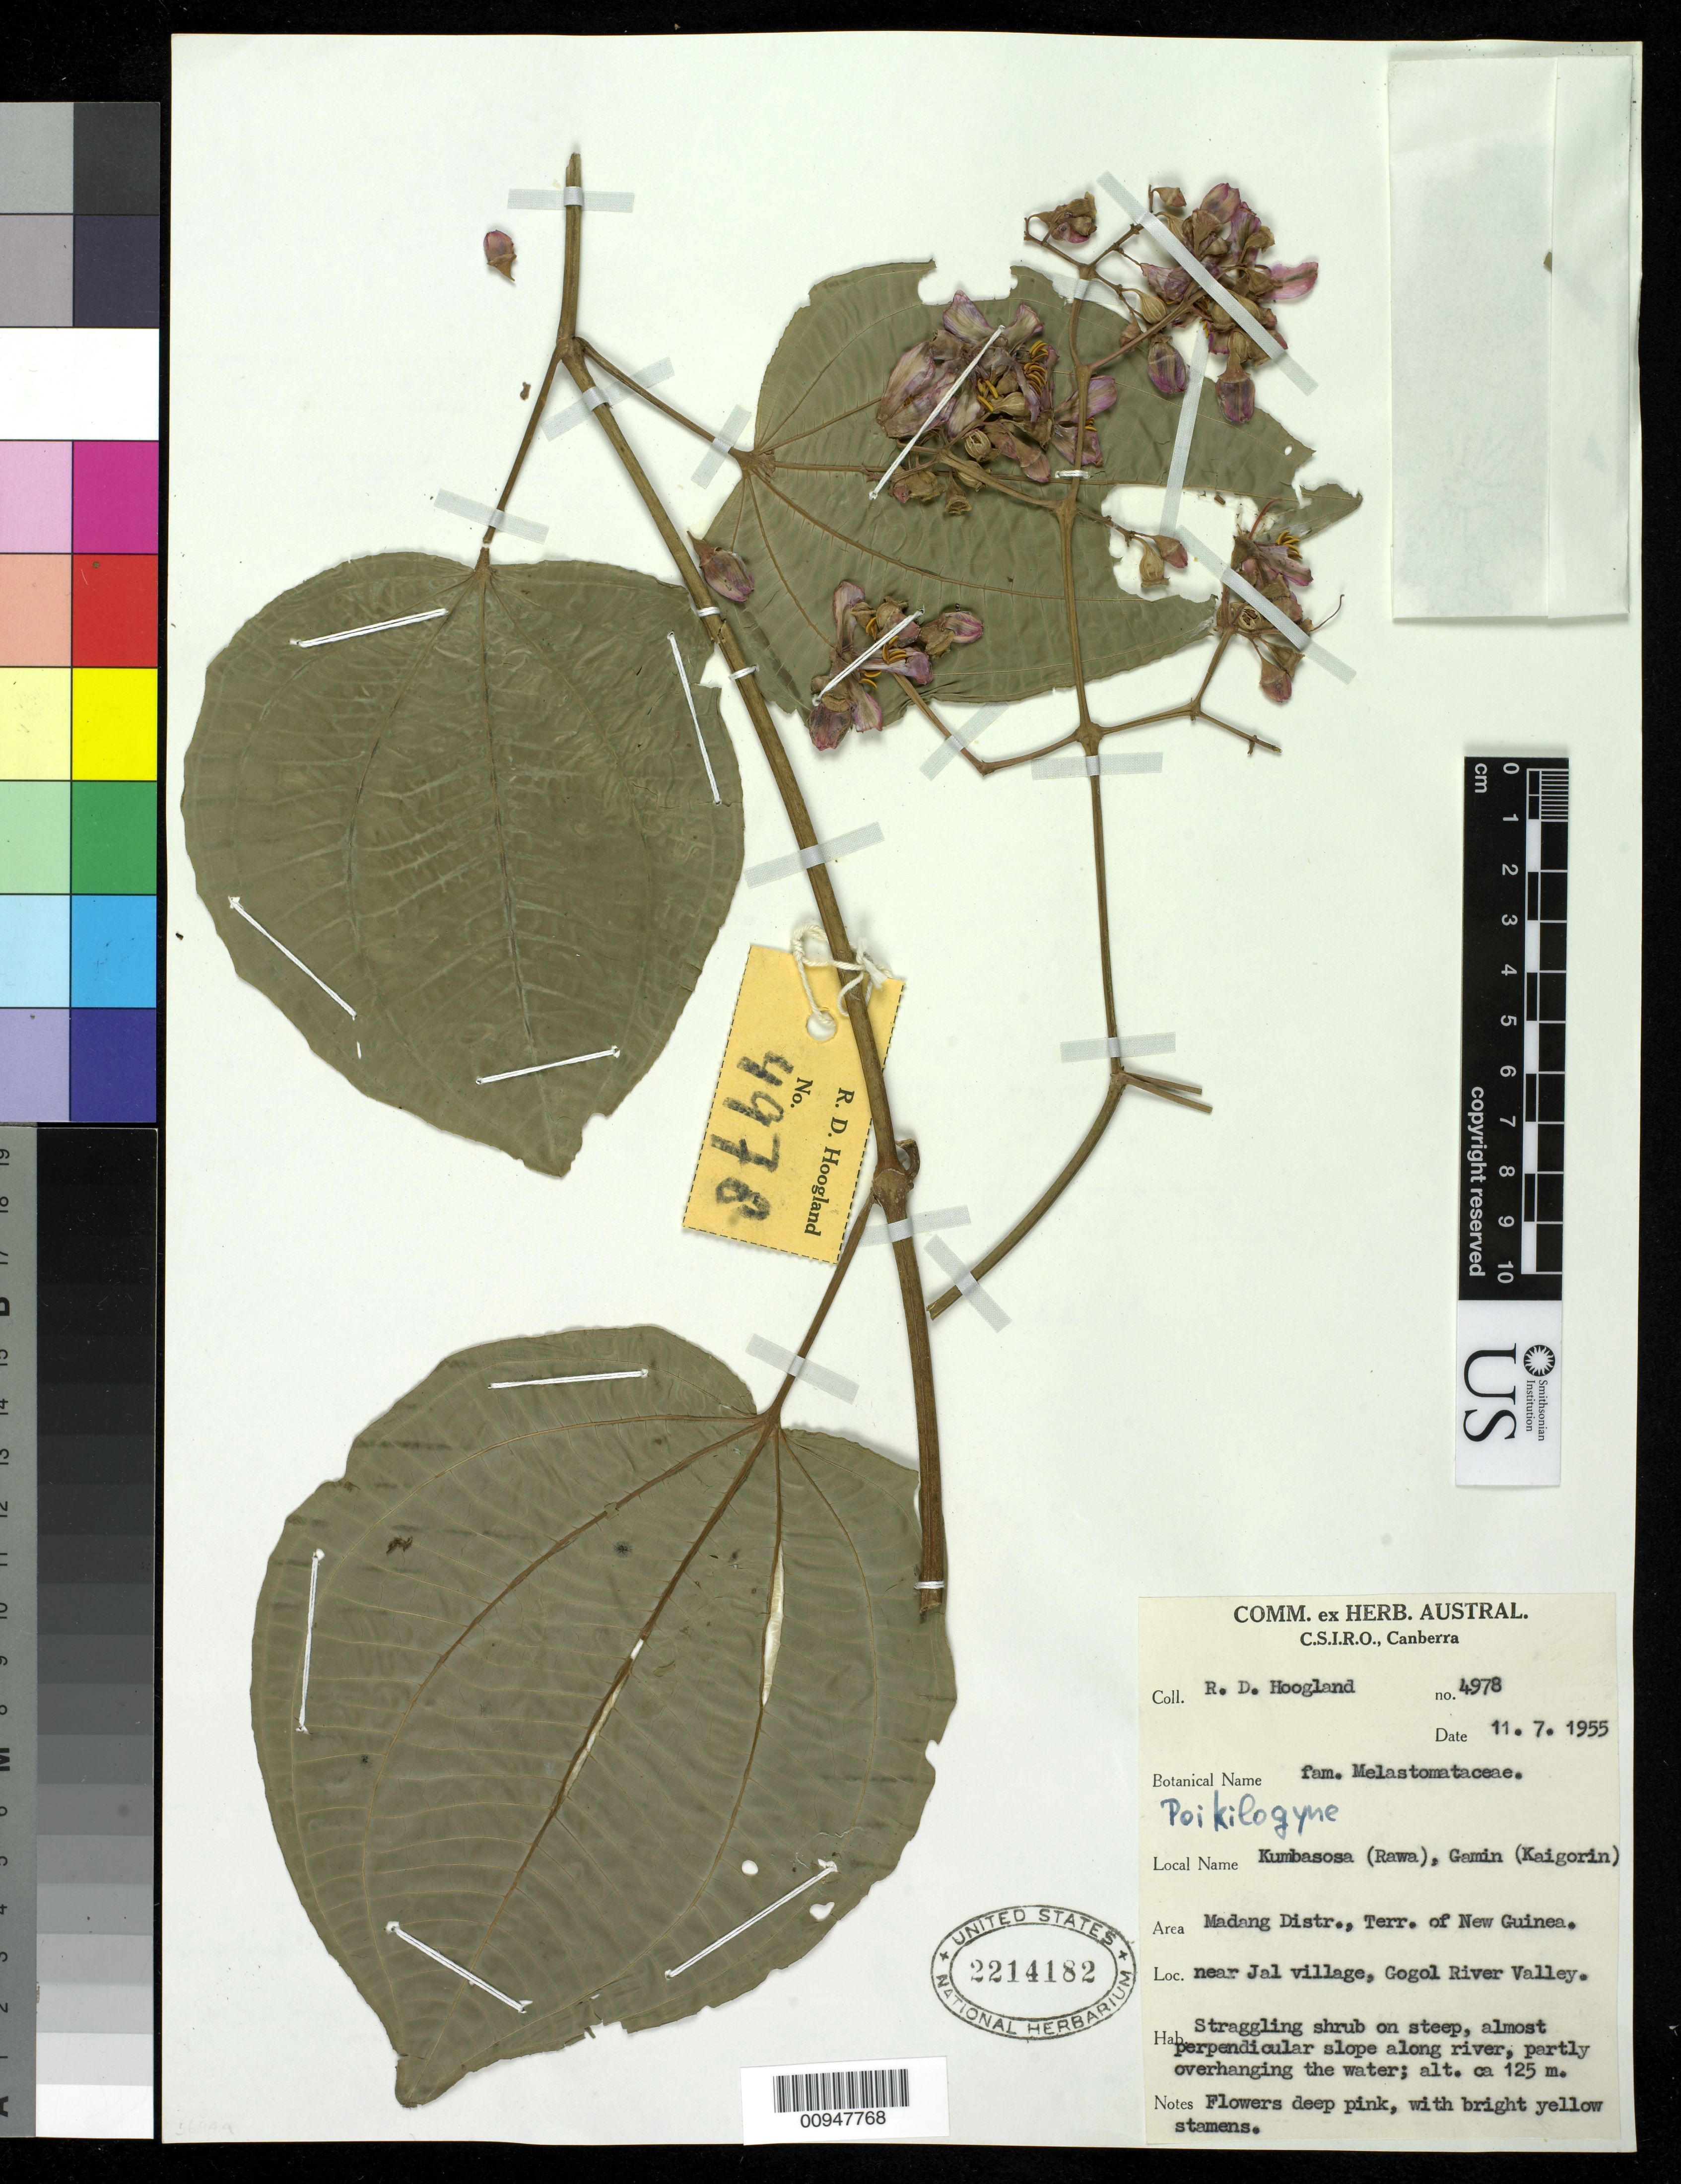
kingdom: Plantae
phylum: Tracheophyta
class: Magnoliopsida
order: Myrtales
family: Melastomataceae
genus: Poikilogyne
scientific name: Poikilogyne sp.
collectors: R. D. Hoogland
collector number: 4978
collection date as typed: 11 Jul 1955 or 07 Nov 1955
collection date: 1955-07-11 or 1955-11-07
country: Papua New Guinea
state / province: Madang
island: New Guinea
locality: near Jal village, Gogol River Valley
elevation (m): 125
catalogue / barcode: US 2214182